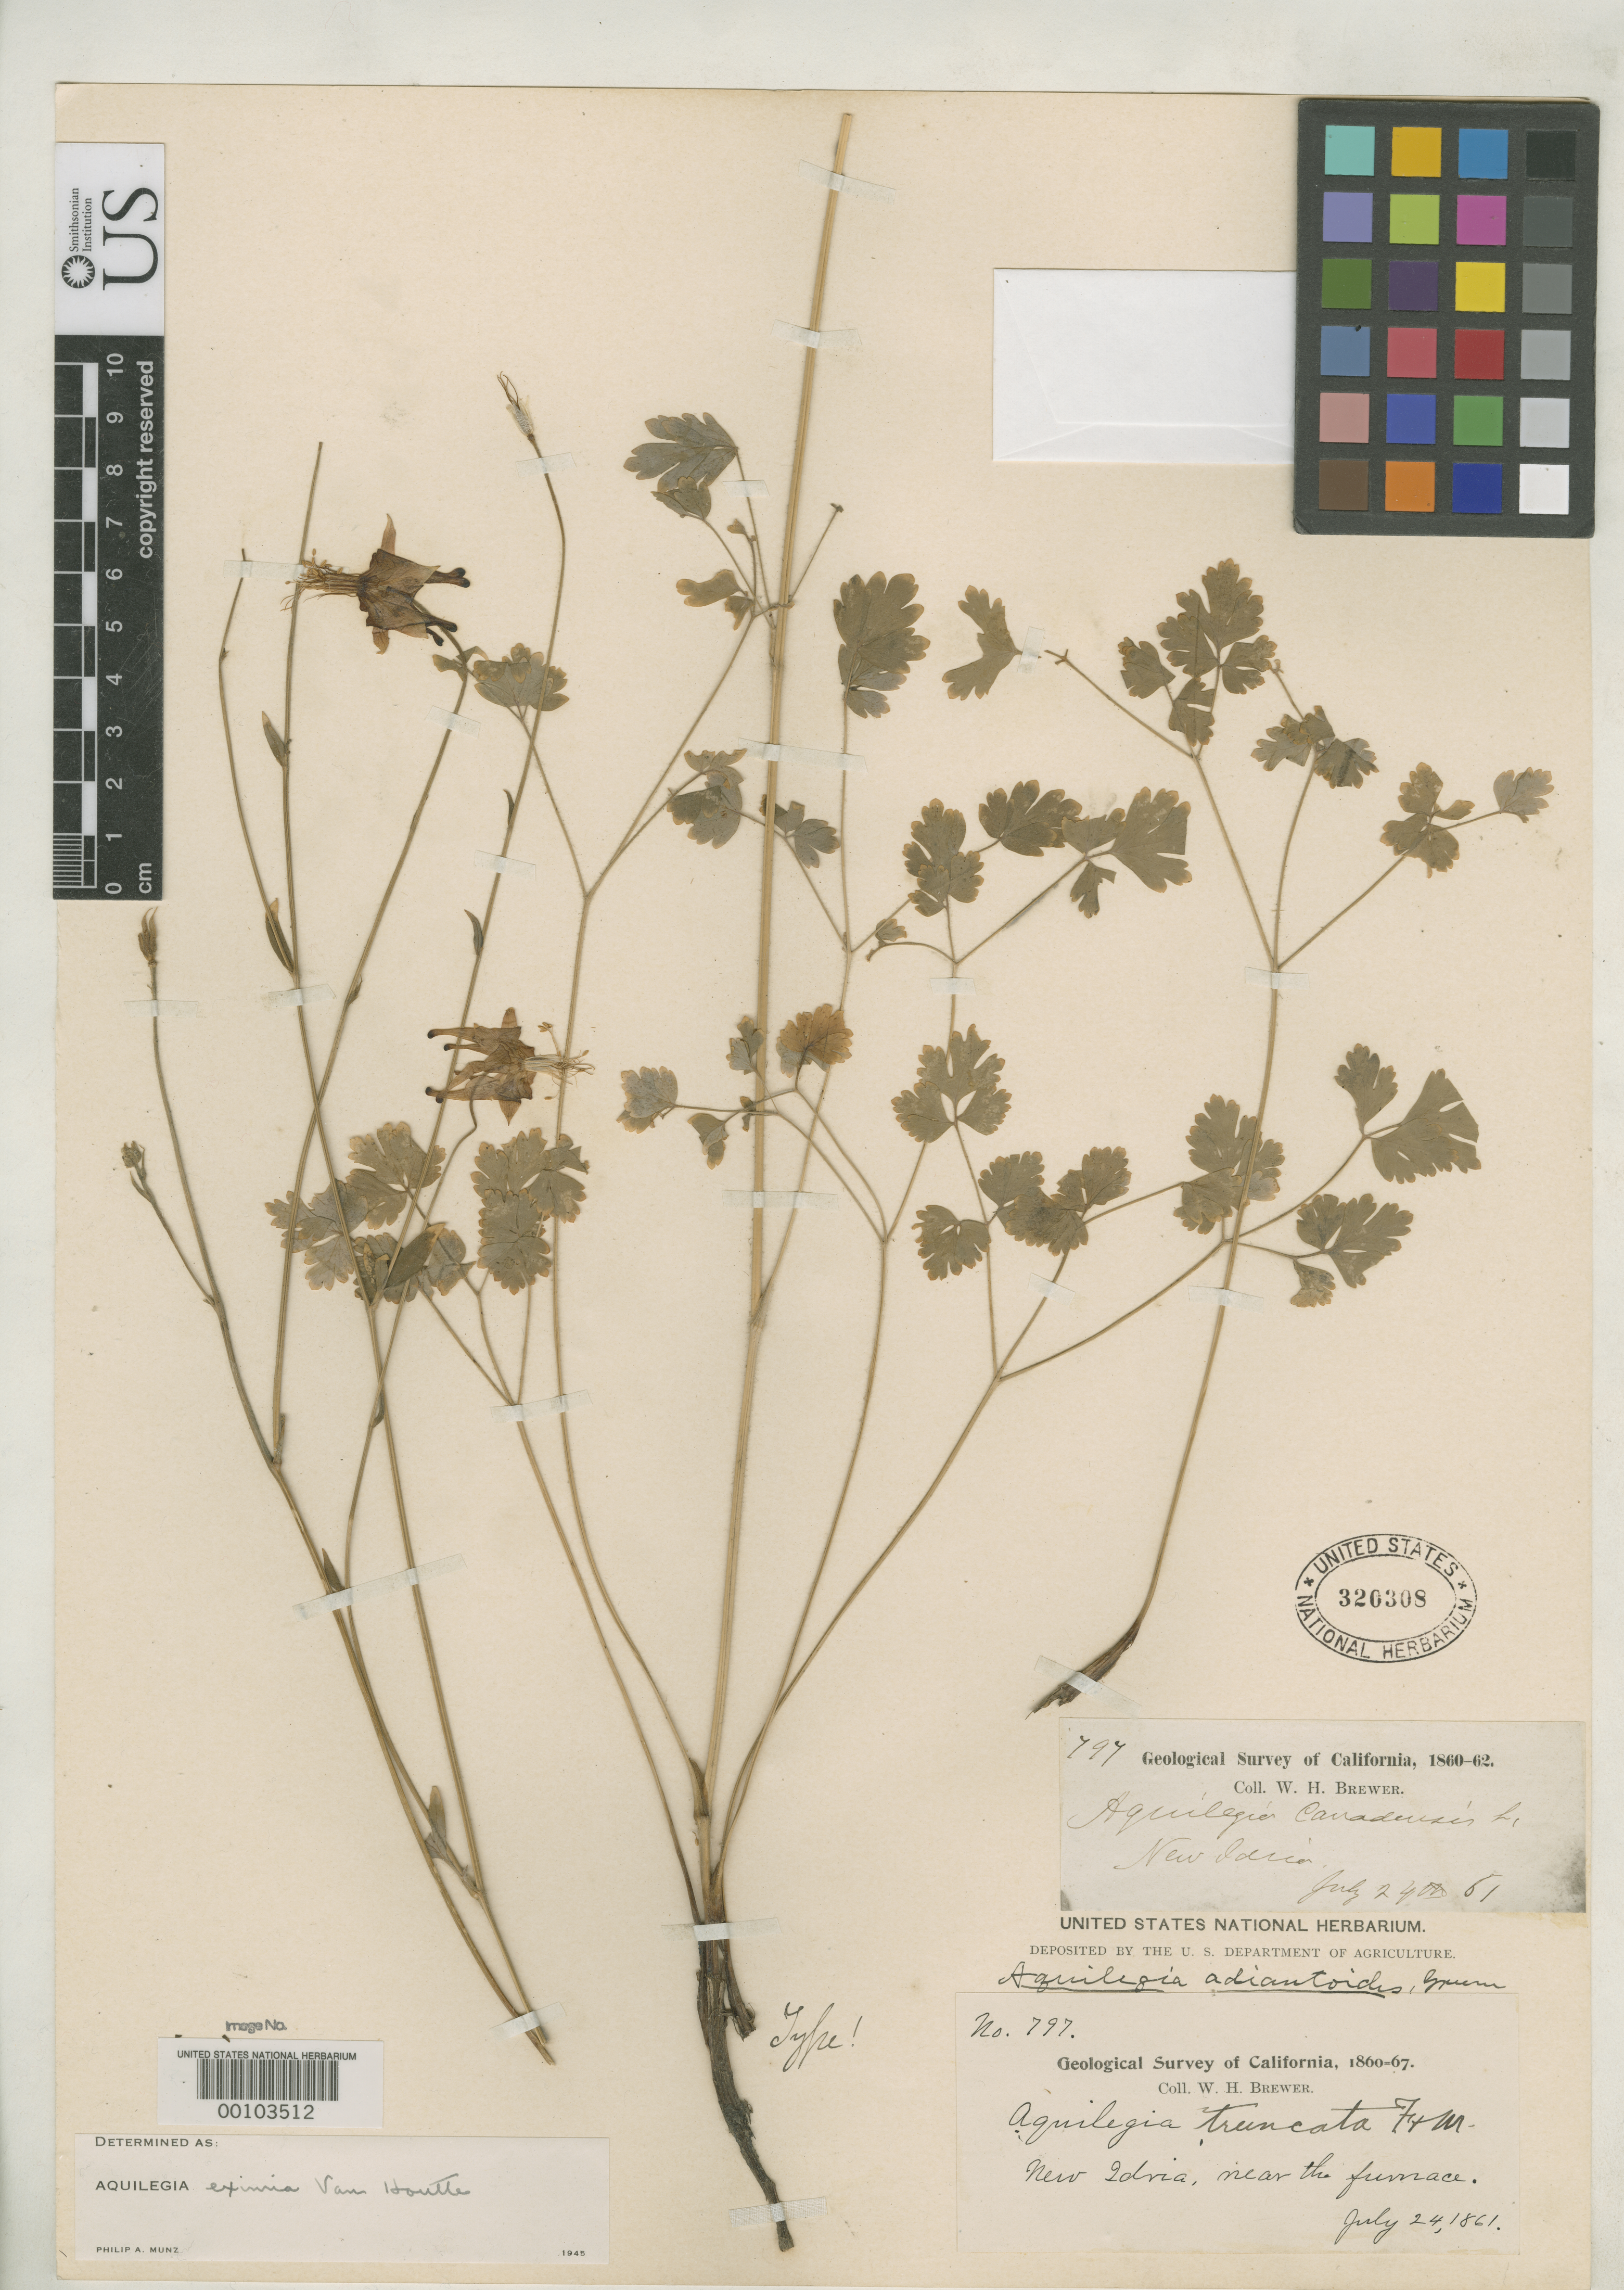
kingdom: Plantae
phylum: Tracheophyta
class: Magnoliopsida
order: Ranunculales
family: Ranunculaceae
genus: Aquilegia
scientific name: Aquilegia adiantoides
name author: Greene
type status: Holotype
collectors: W. H. Brewer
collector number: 797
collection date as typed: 24 Jul 1861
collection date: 1861-07-24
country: United States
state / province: California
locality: New Idria.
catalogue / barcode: US 320308